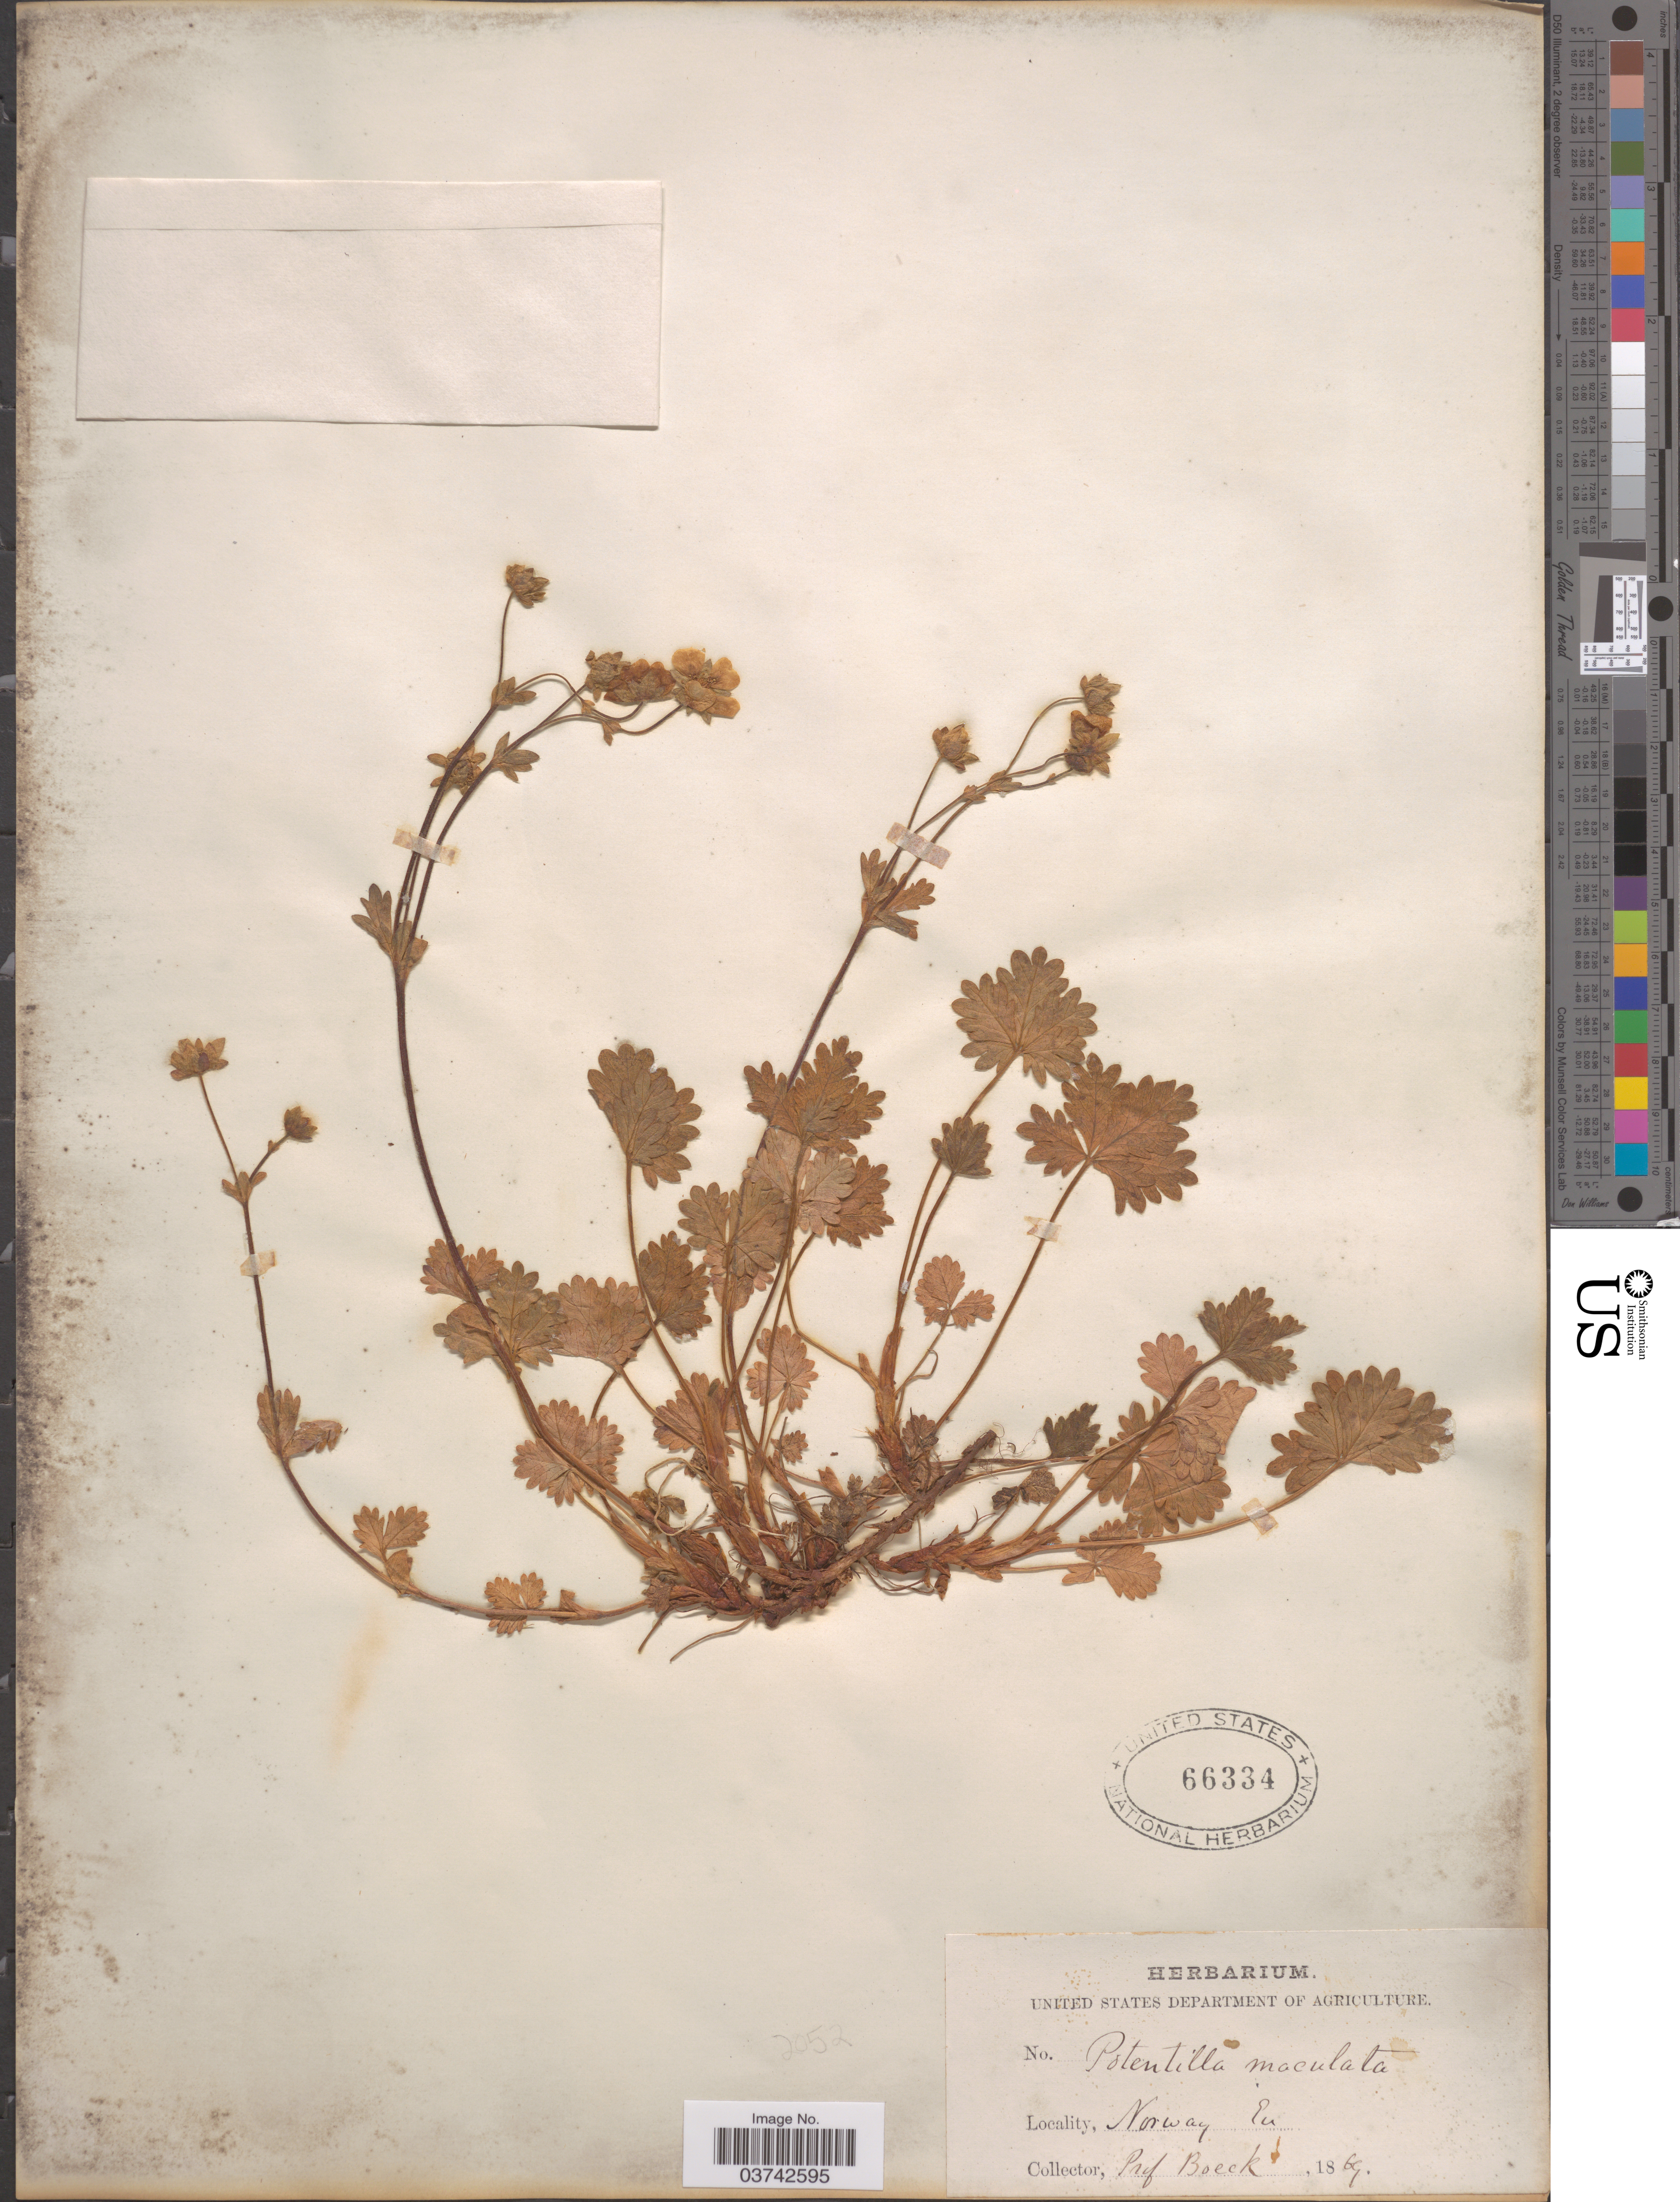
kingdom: Plantae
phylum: Tracheophyta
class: Magnoliopsida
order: Rosales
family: Rosaceae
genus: Potentilla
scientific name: Potentilla maculata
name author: Gilib.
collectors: Prof. Boeck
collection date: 1869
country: Norway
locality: Eu.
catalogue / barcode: US 66334